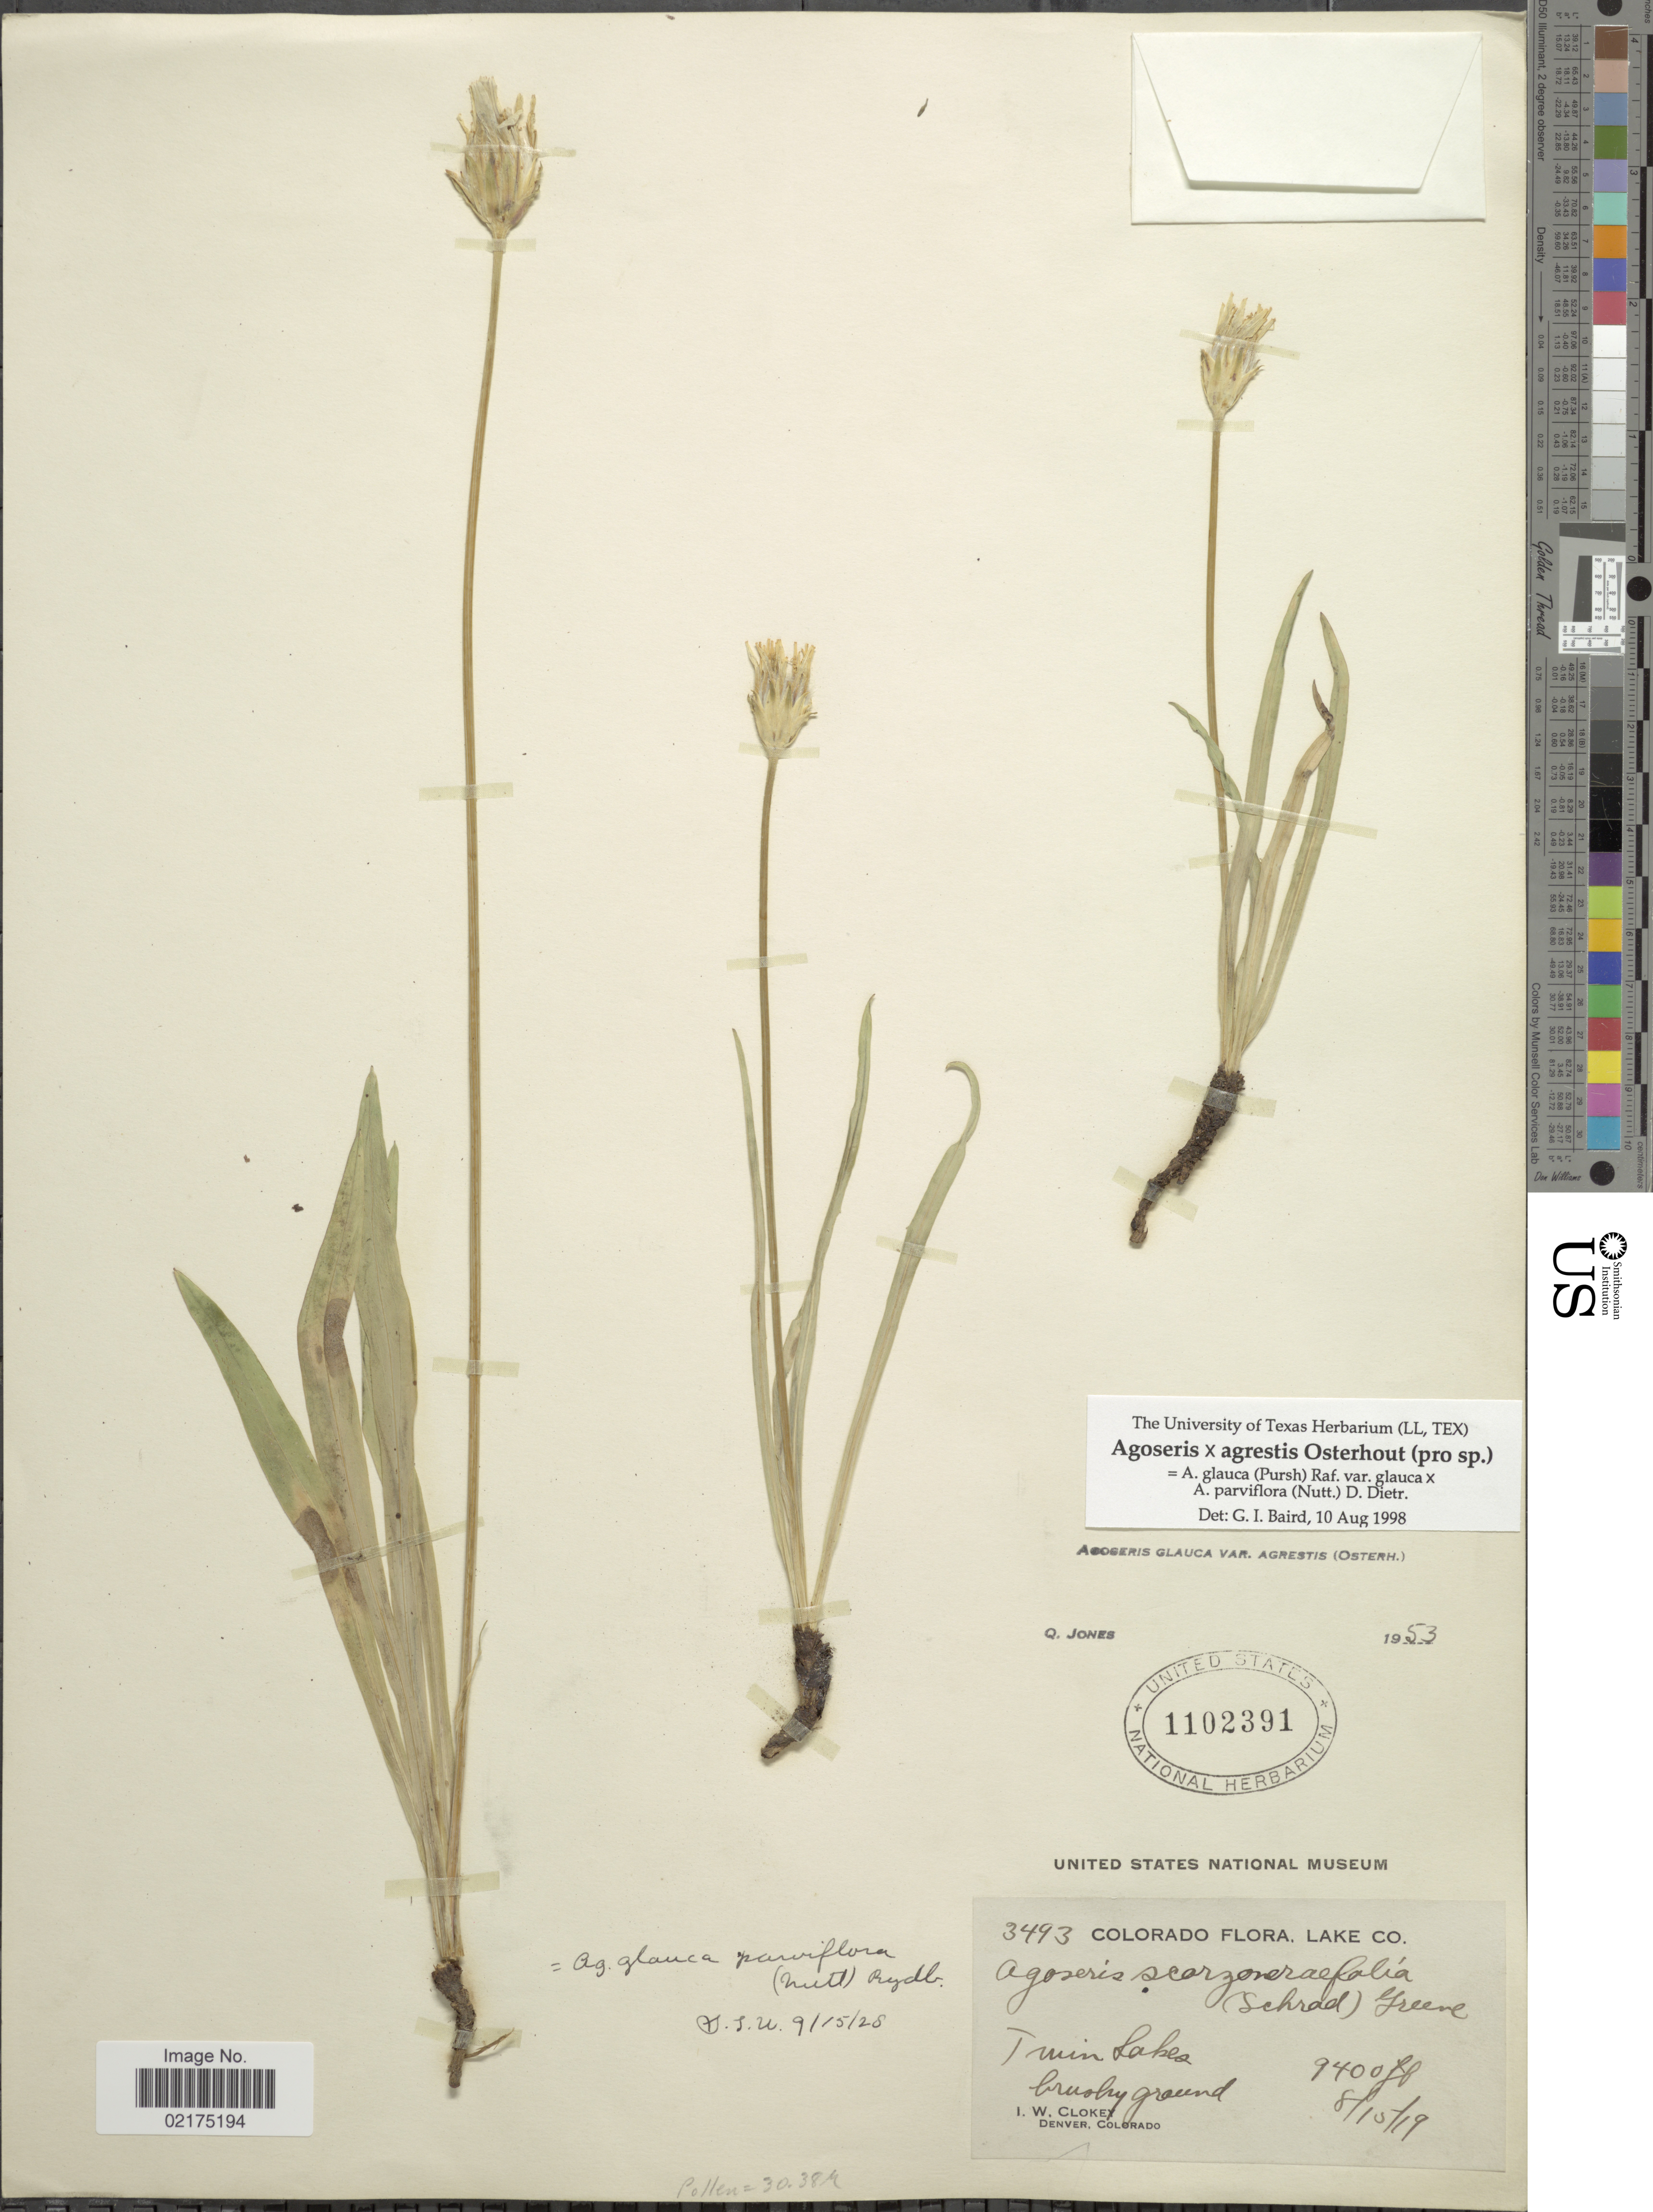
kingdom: Plantae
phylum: Tracheophyta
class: Magnoliopsida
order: Asterales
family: Asteraceae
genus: Agoseris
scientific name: Agoseris agrestis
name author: Osterh.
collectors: I. W. Clokey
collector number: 3493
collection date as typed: Transcribed d/m/y: 8/10/19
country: United States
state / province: Colorado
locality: Lake Co., Twin Lakes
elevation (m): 2865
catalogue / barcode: US 1102391